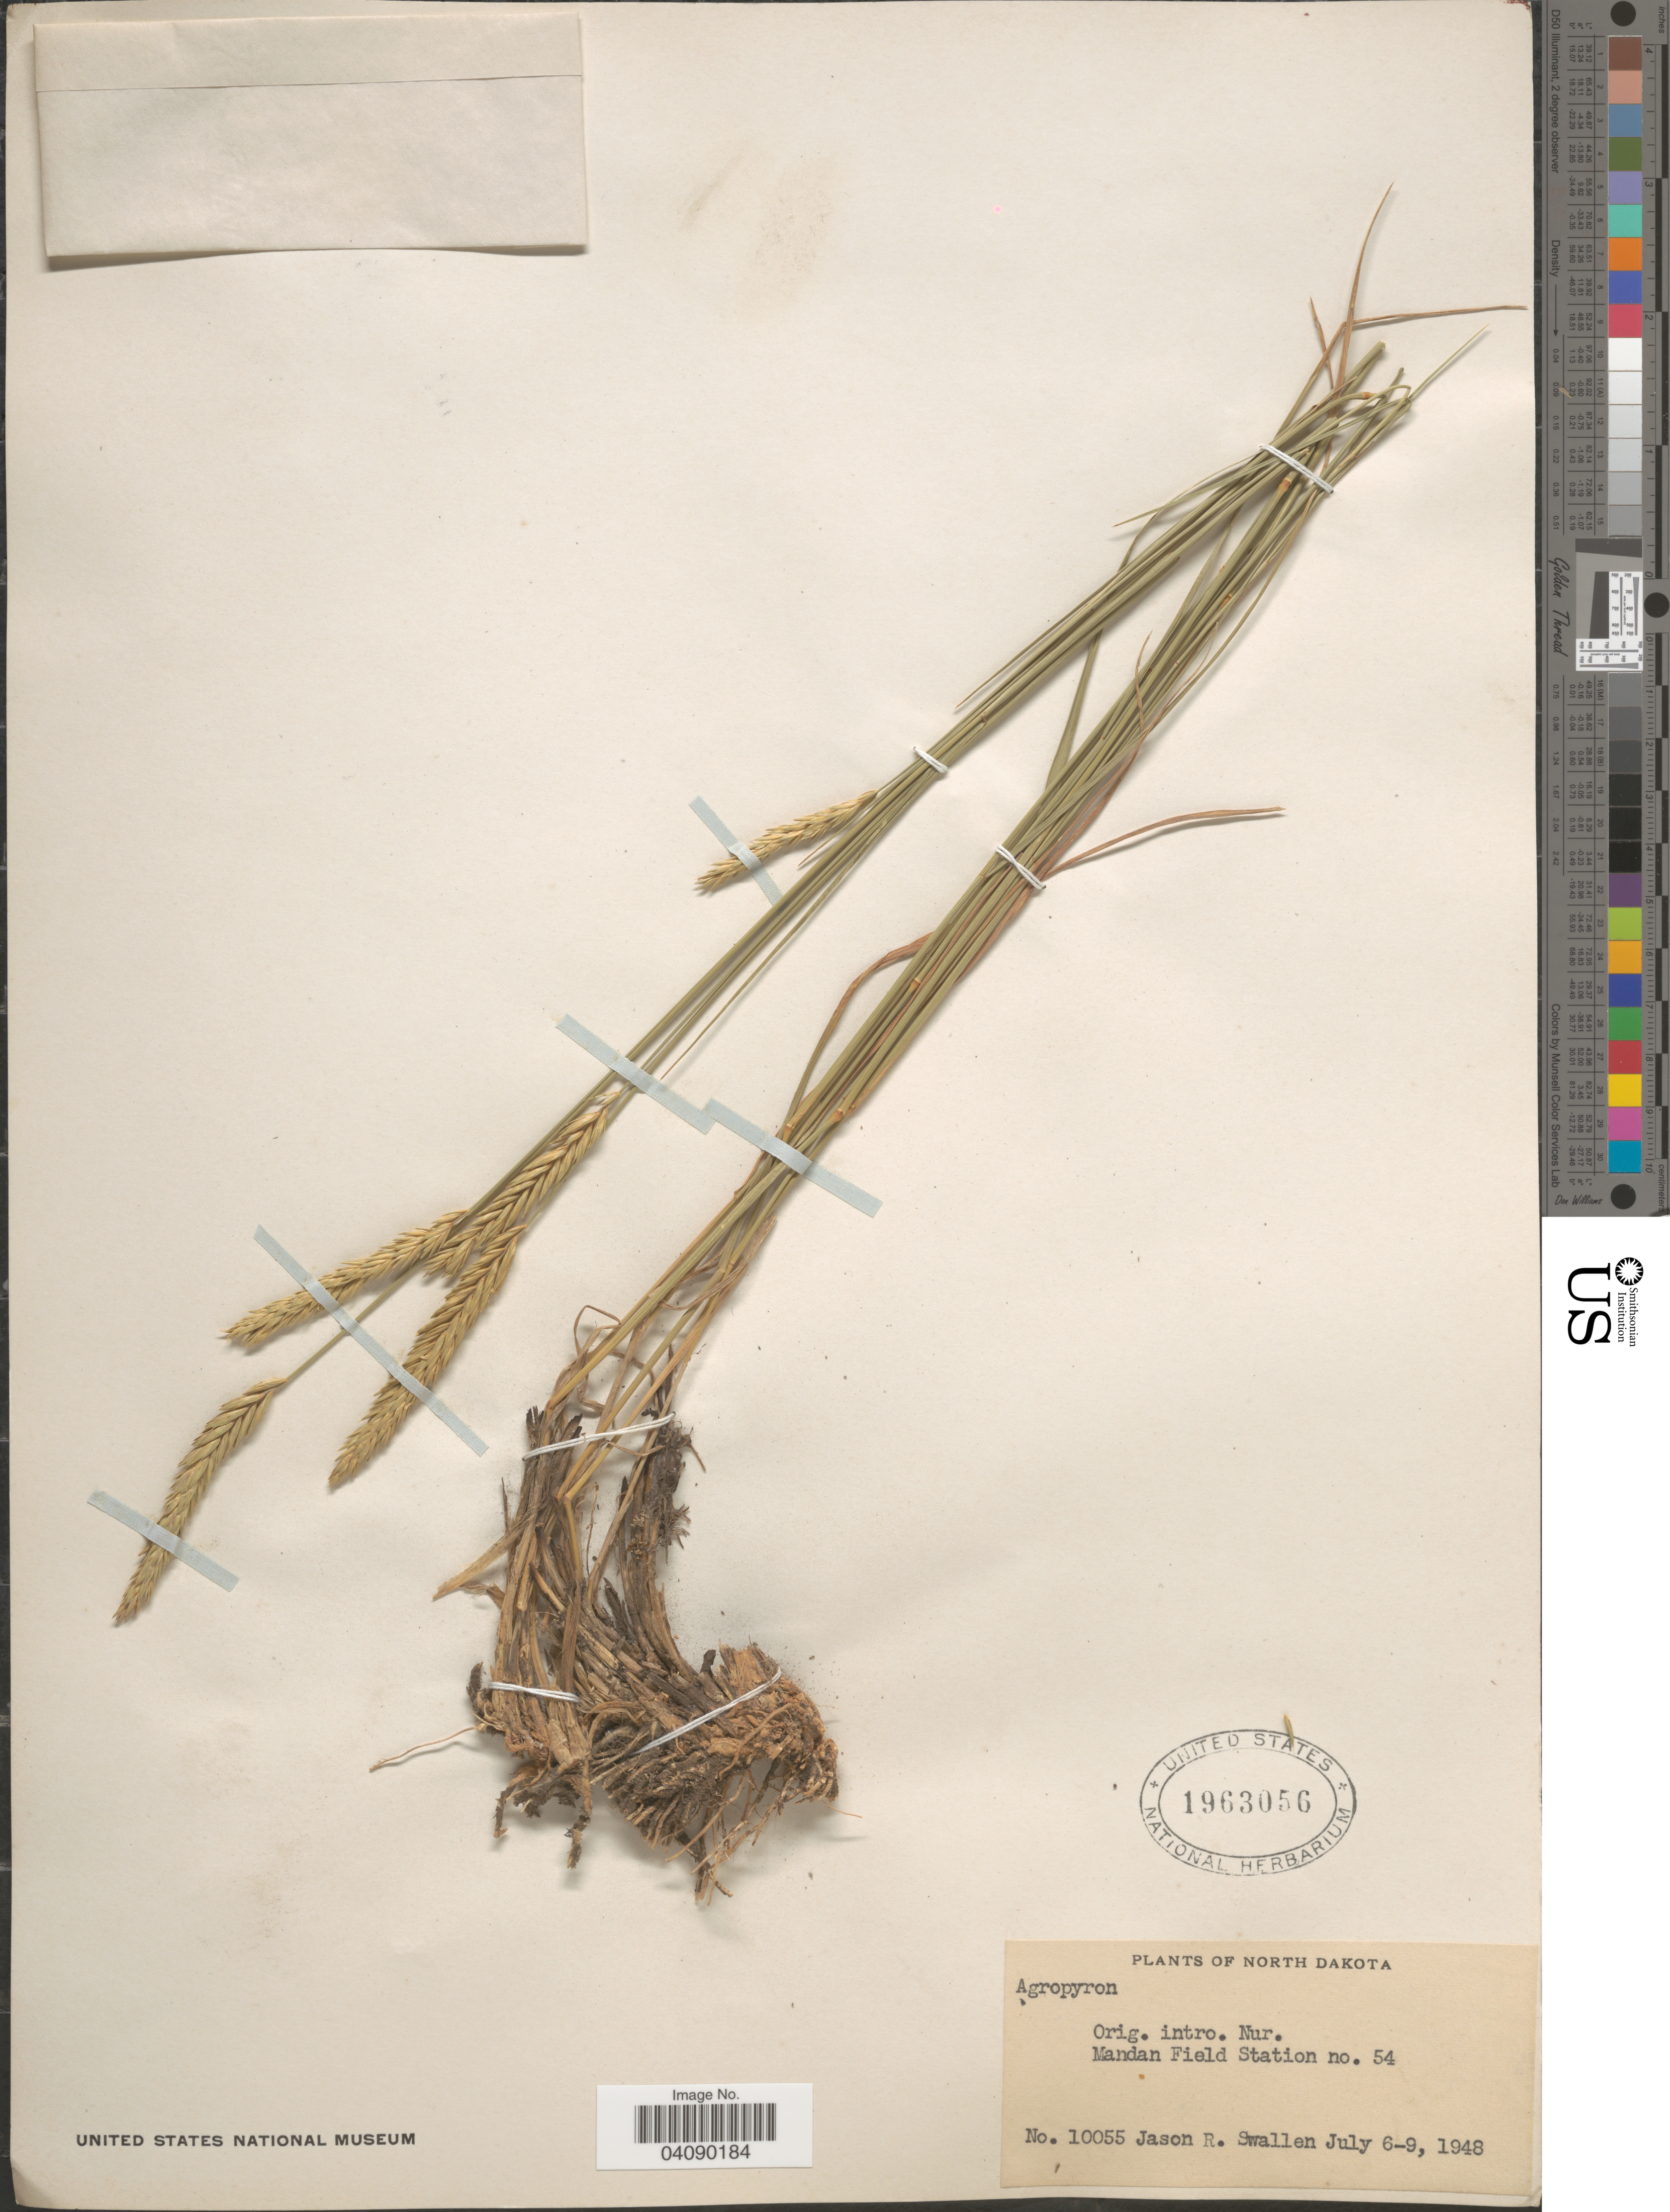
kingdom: Plantae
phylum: Tracheophyta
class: Liliopsida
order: Poales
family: Poaceae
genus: Agropyron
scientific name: Agropyron sp.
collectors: J. R. Swallen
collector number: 10055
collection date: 1948-07-06/1948-07-09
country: United States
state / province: North Dakota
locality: Orig. intro. Nur. [unsure placement] Mandan Field Station no. 54.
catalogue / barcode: US 1963056